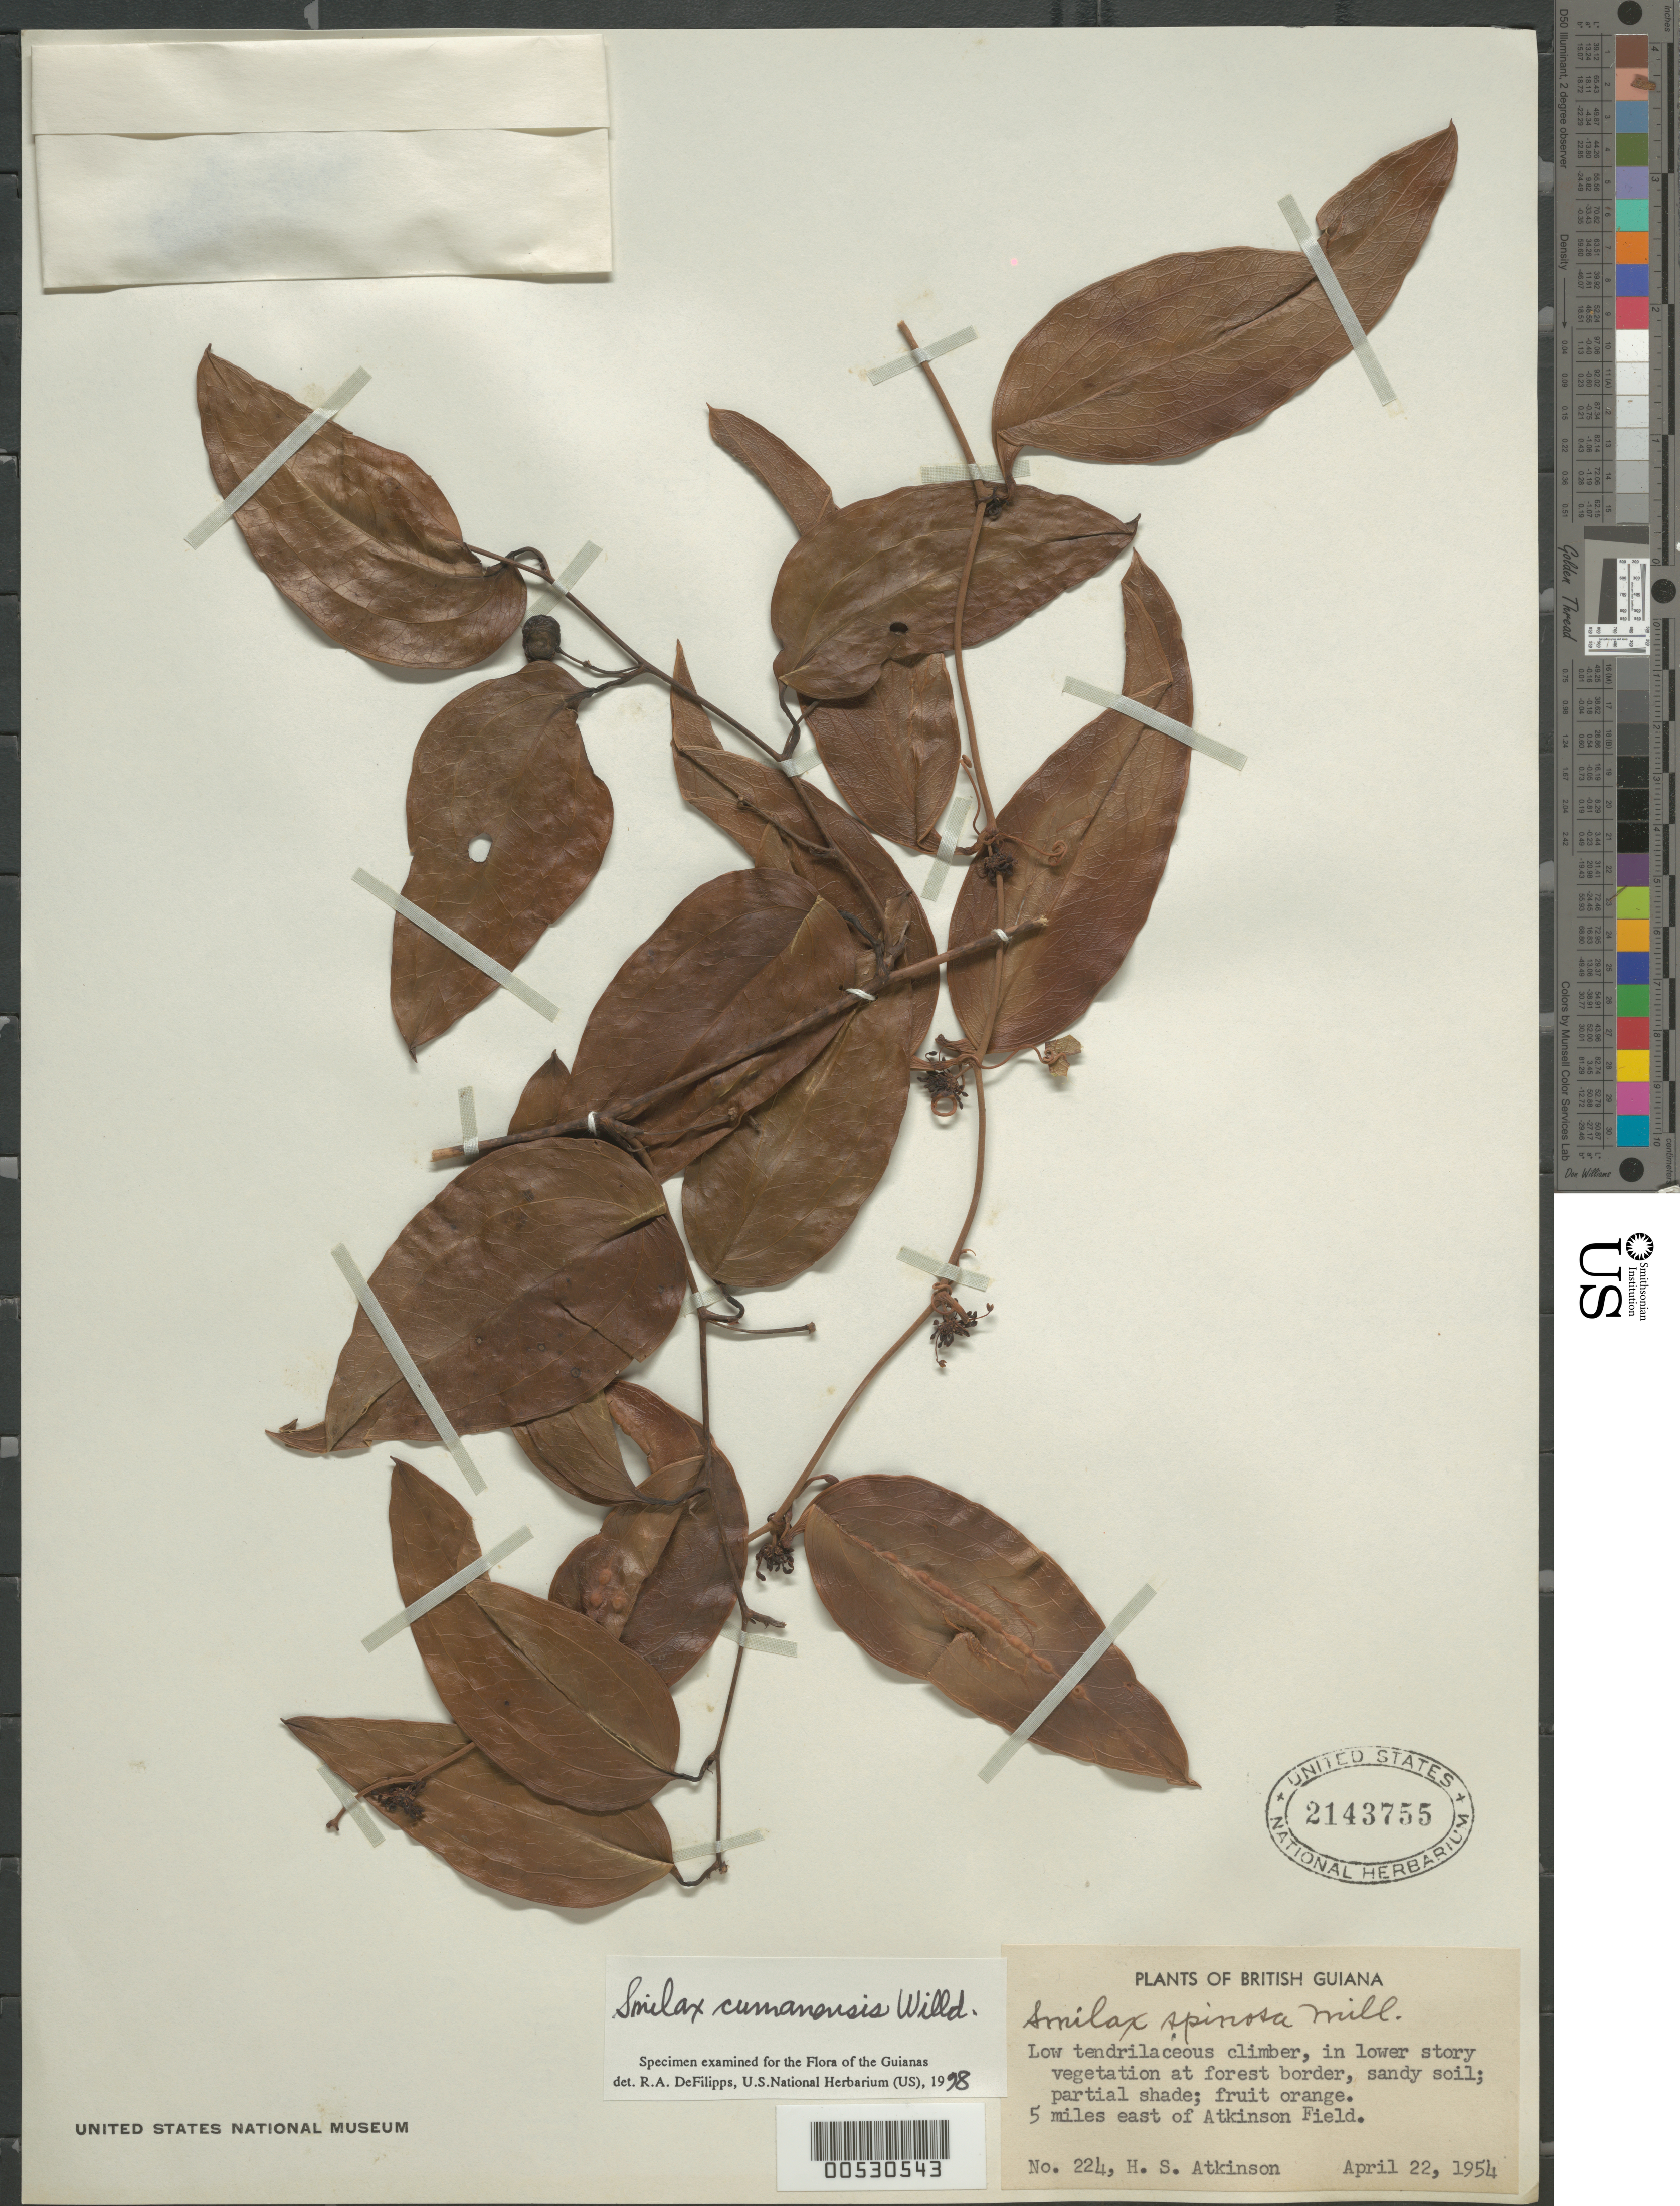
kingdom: Plantae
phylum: Tracheophyta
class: Liliopsida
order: Liliales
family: Smilacaceae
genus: Smilax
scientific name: Smilax cumanensis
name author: Humb. & Bonpl. ex Willd.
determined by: DeFilipps, R. A.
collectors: D. Atkinson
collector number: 224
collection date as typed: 22-Apr-54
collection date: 1954-04-22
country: Guyana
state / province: Demerara-Mahaica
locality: Atkinson Field, 5 mi. E of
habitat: Lower story vegetation at forest border, partial shade; sandy soil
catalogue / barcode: US 2143755